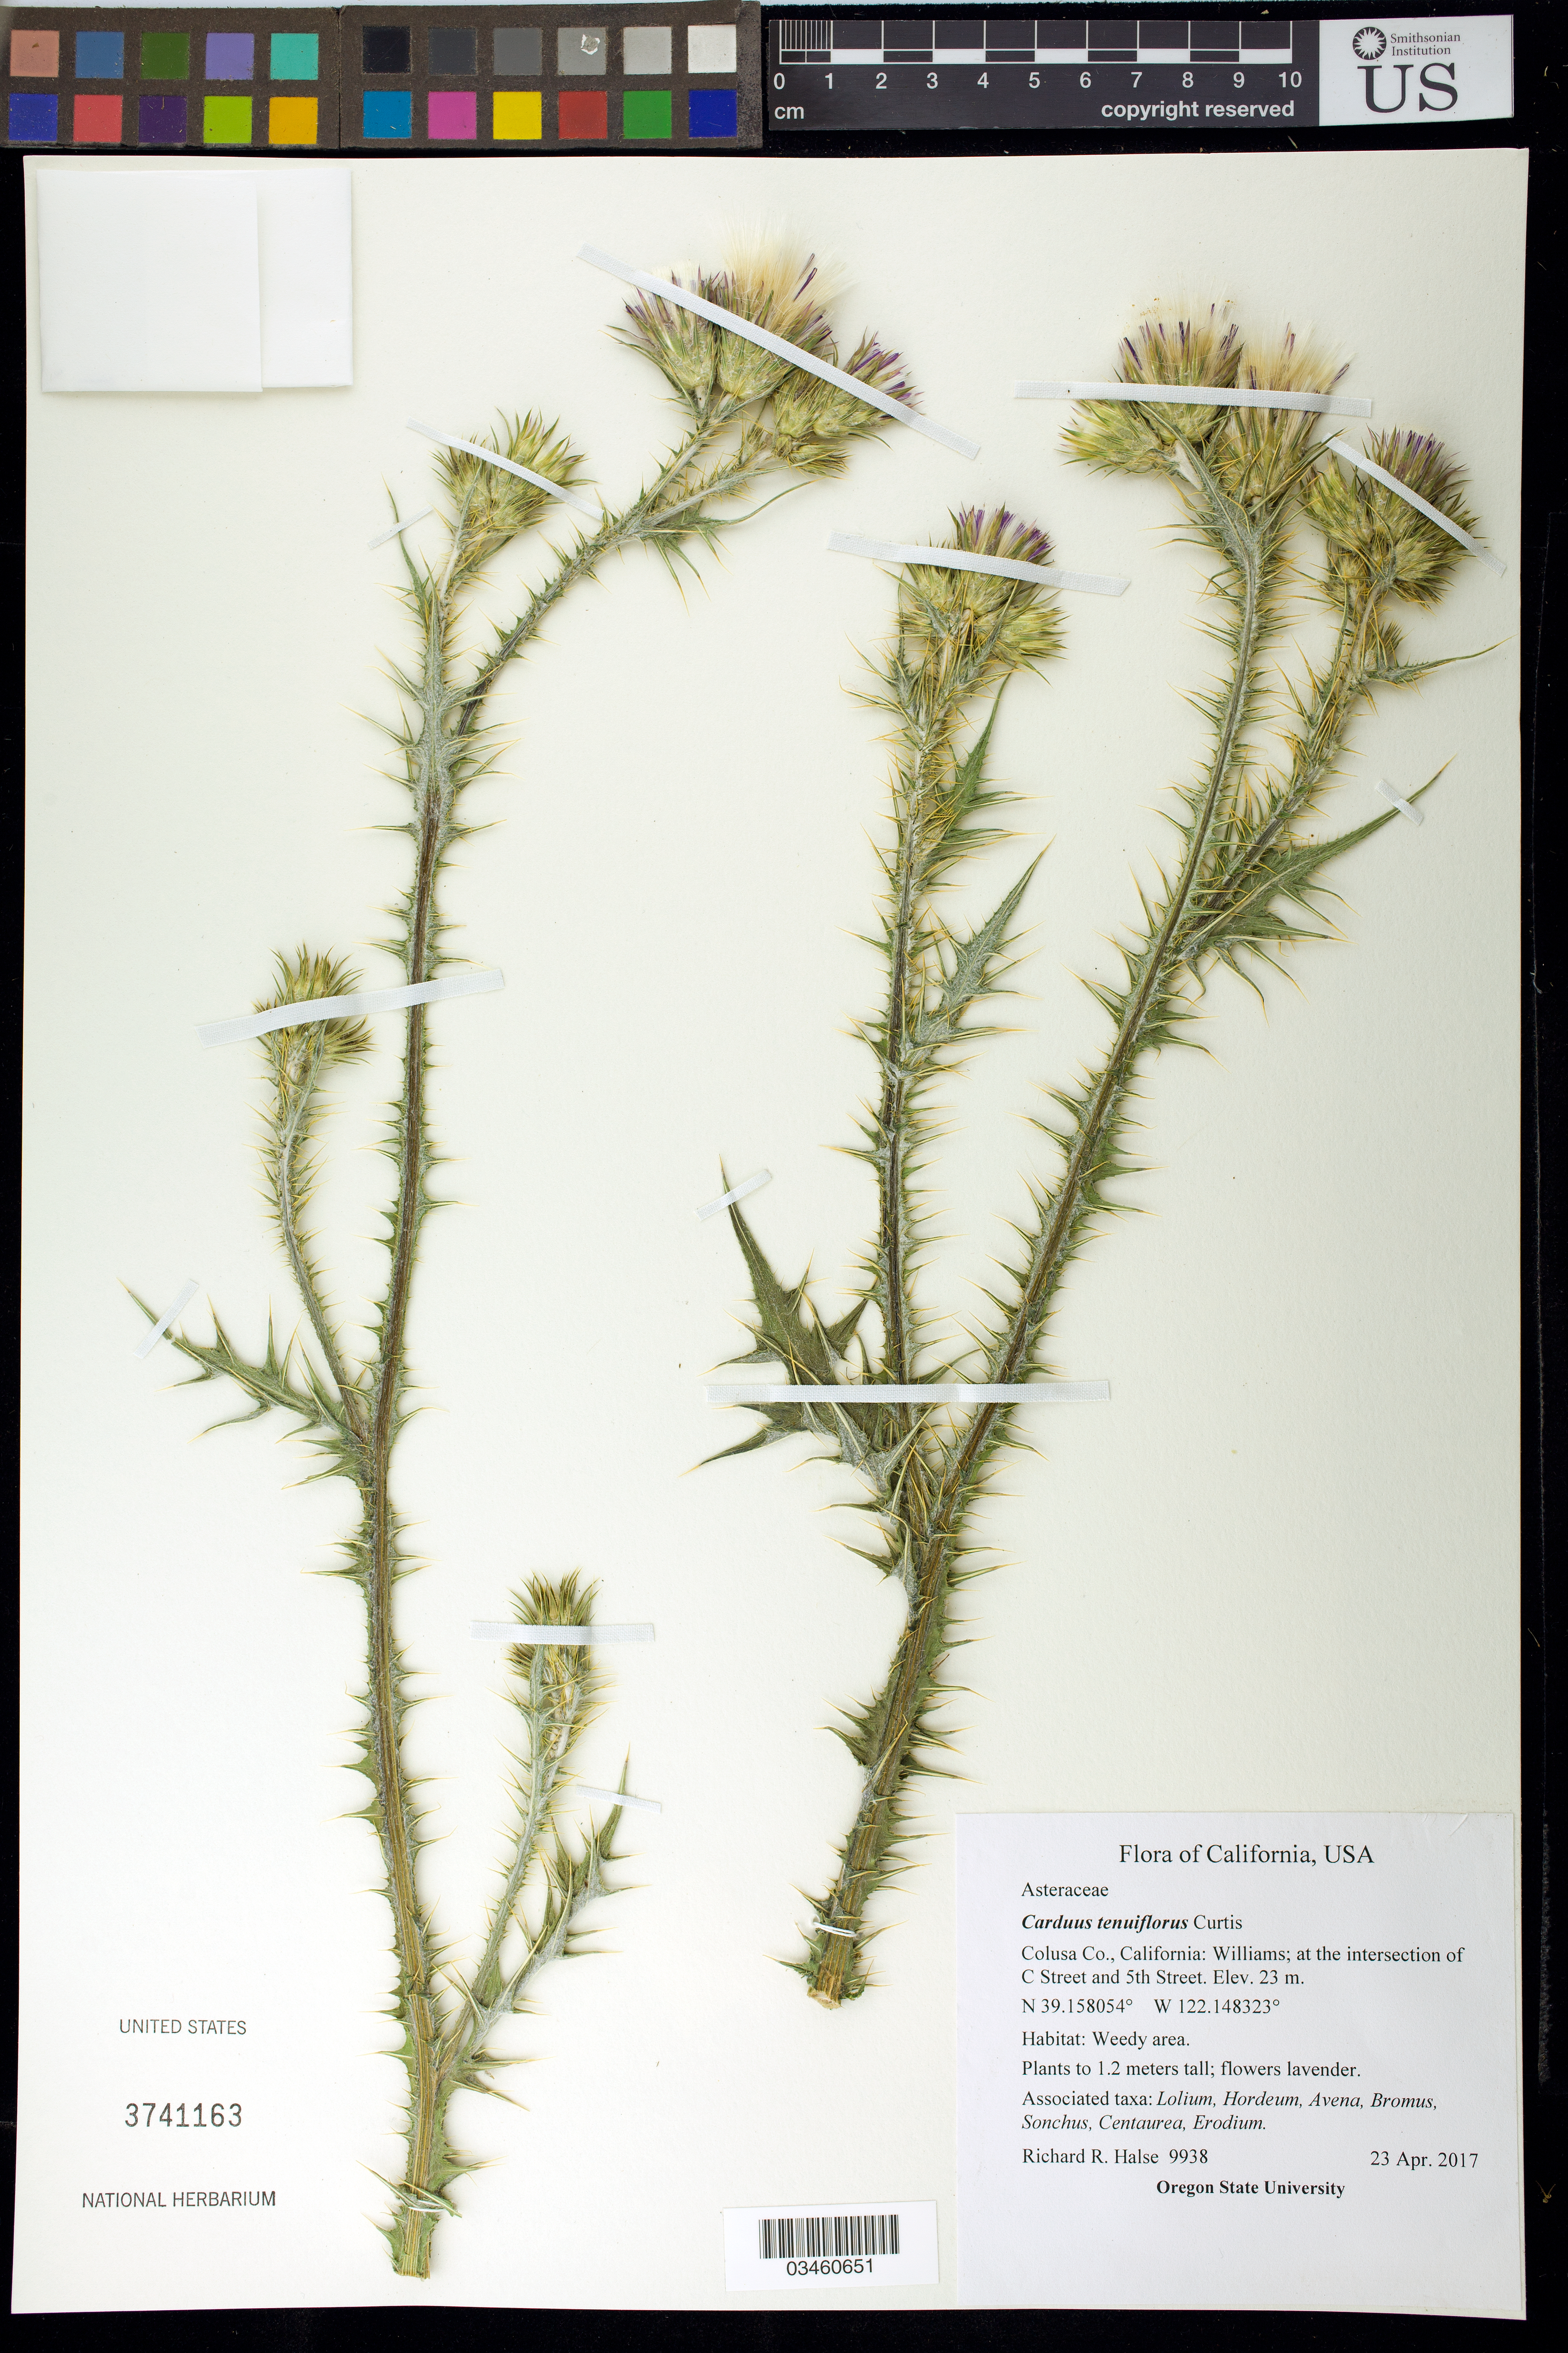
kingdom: Plantae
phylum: Tracheophyta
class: Magnoliopsida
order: Asterales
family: Asteraceae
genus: Carduus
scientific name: Carduus tenuiflorus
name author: Curtis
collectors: R. Halse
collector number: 9938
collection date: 2017-04-23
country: United States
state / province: California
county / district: Colusa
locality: Colusa Co., California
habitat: Weedy area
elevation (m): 23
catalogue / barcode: US 3741163